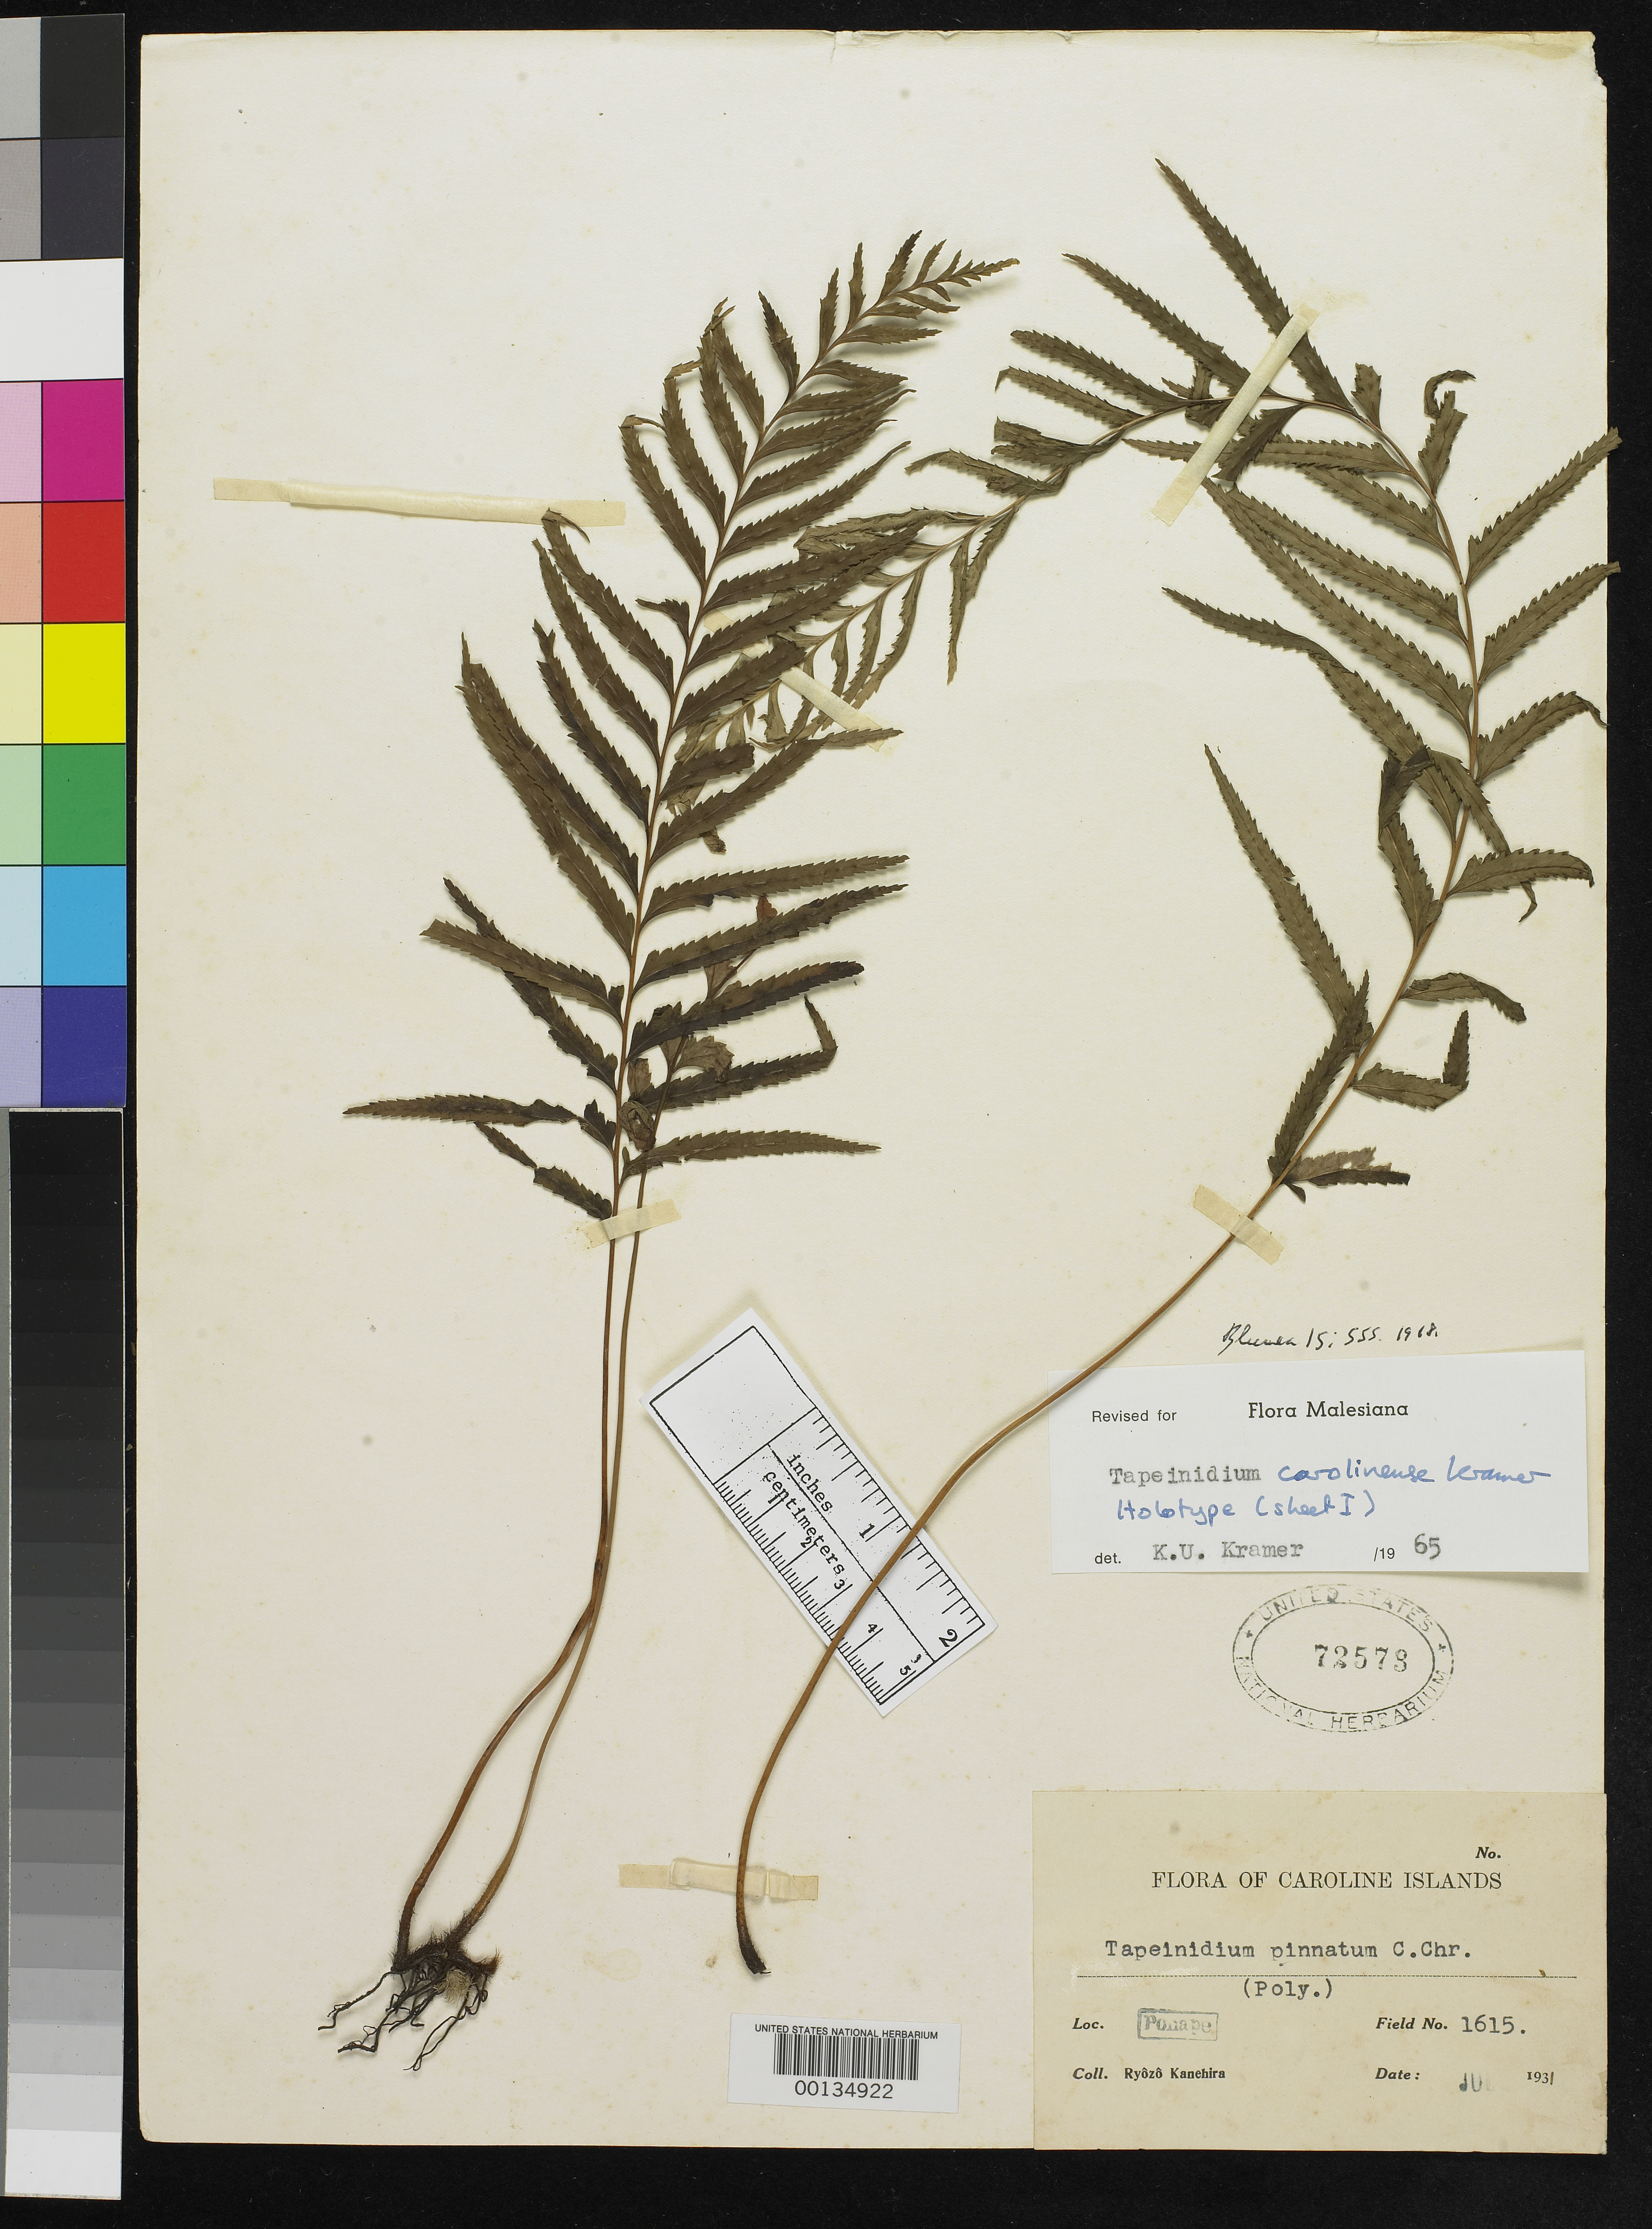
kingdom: Plantae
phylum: Tracheophyta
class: Polypodiopsida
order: Polypodiales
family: Lindsaeaceae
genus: Tapeinidium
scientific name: Tapeinidium carolinense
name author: K.U. Kramer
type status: Holotype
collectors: R. Kanehira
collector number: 1615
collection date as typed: Jul 1931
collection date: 1931-07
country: Micronesia, Federated States of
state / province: Pohnpei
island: Pohnpei [Ponape]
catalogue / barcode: US 72573